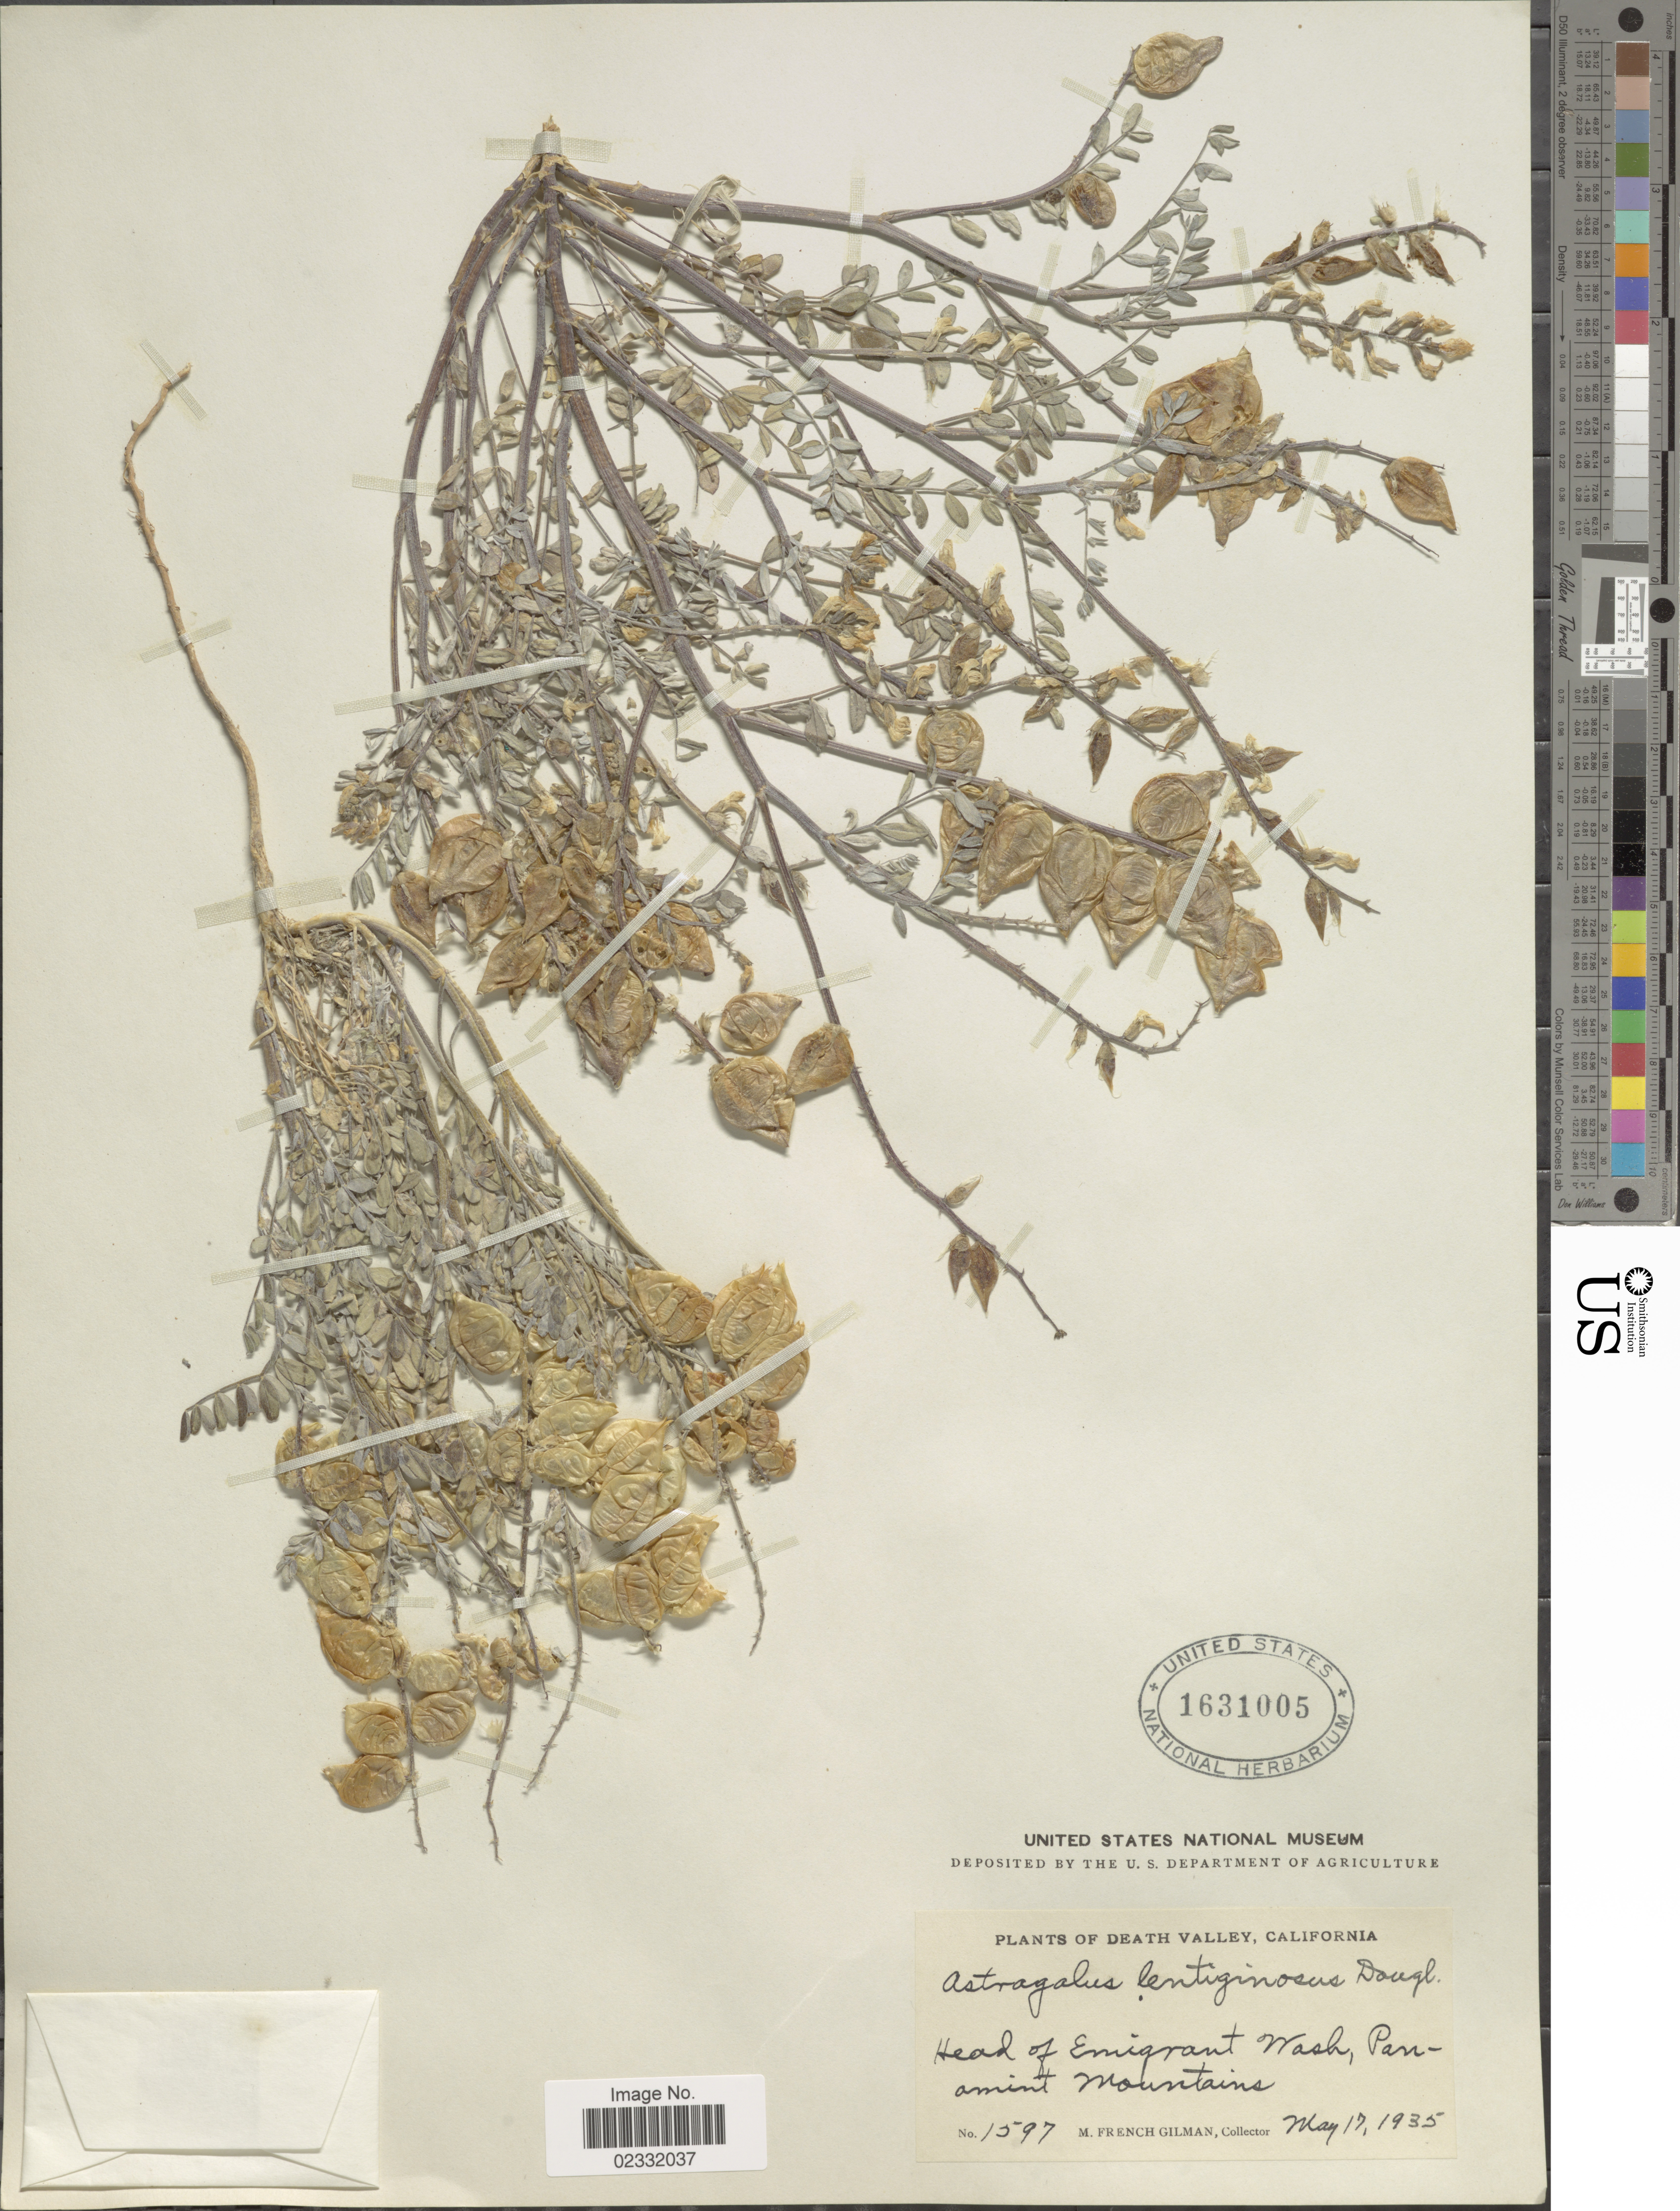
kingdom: Plantae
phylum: Tracheophyta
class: Magnoliopsida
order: Fabales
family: Fabaceae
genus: Astragalus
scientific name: Astragalus lentiginosus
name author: Douglas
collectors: M. F. Gilman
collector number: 1597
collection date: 1935-05-17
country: United States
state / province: California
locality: Death Valley. Head of Emigrant Wash, Panamint Mountains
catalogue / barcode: US 1631005